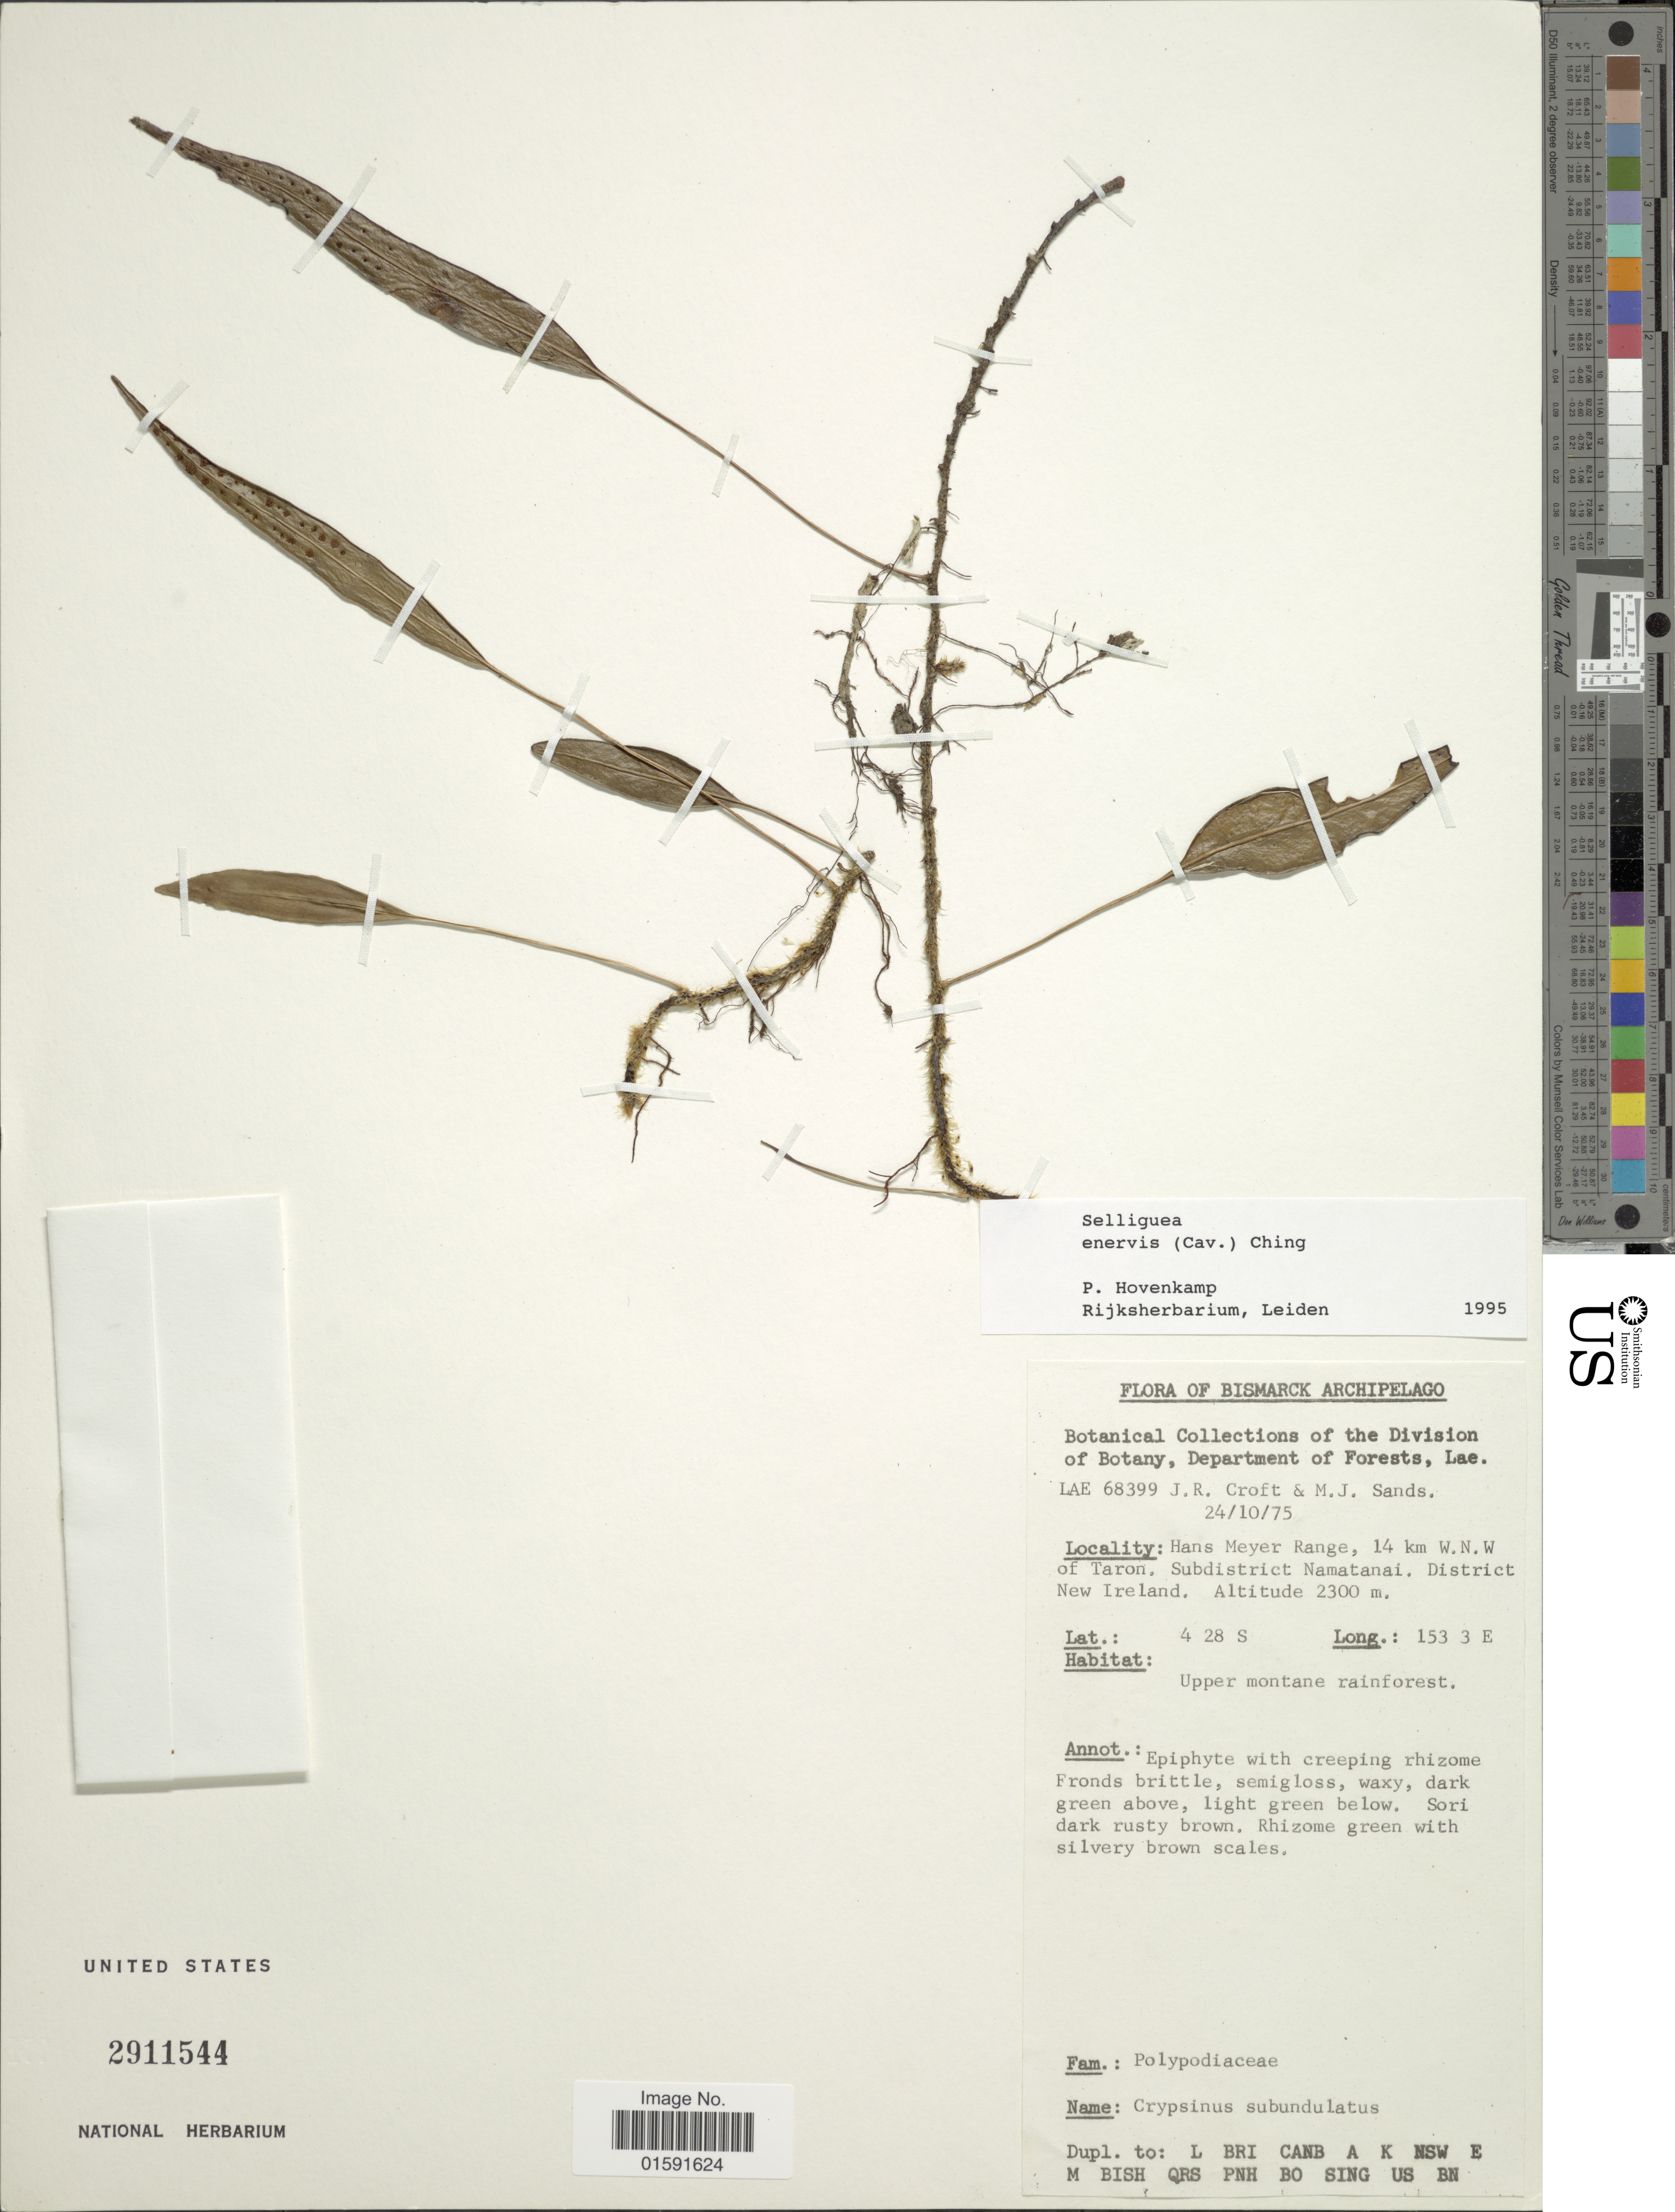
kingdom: Plantae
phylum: Tracheophyta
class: Polypodiopsida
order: Polypodiales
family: Polypodiaceae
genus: Selliguea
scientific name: Selliguea enervis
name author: (Cav.) Ching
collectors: J. R. Croft & M. Sands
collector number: LAE 68399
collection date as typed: Transcribed d/m/y: 24/10/75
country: Papua New Guinea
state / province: New Ireland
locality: Hans Meyer Range, 14 km W.N.W. of Taron, Subdistrict Namatanai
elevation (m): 2300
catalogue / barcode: US 2911544